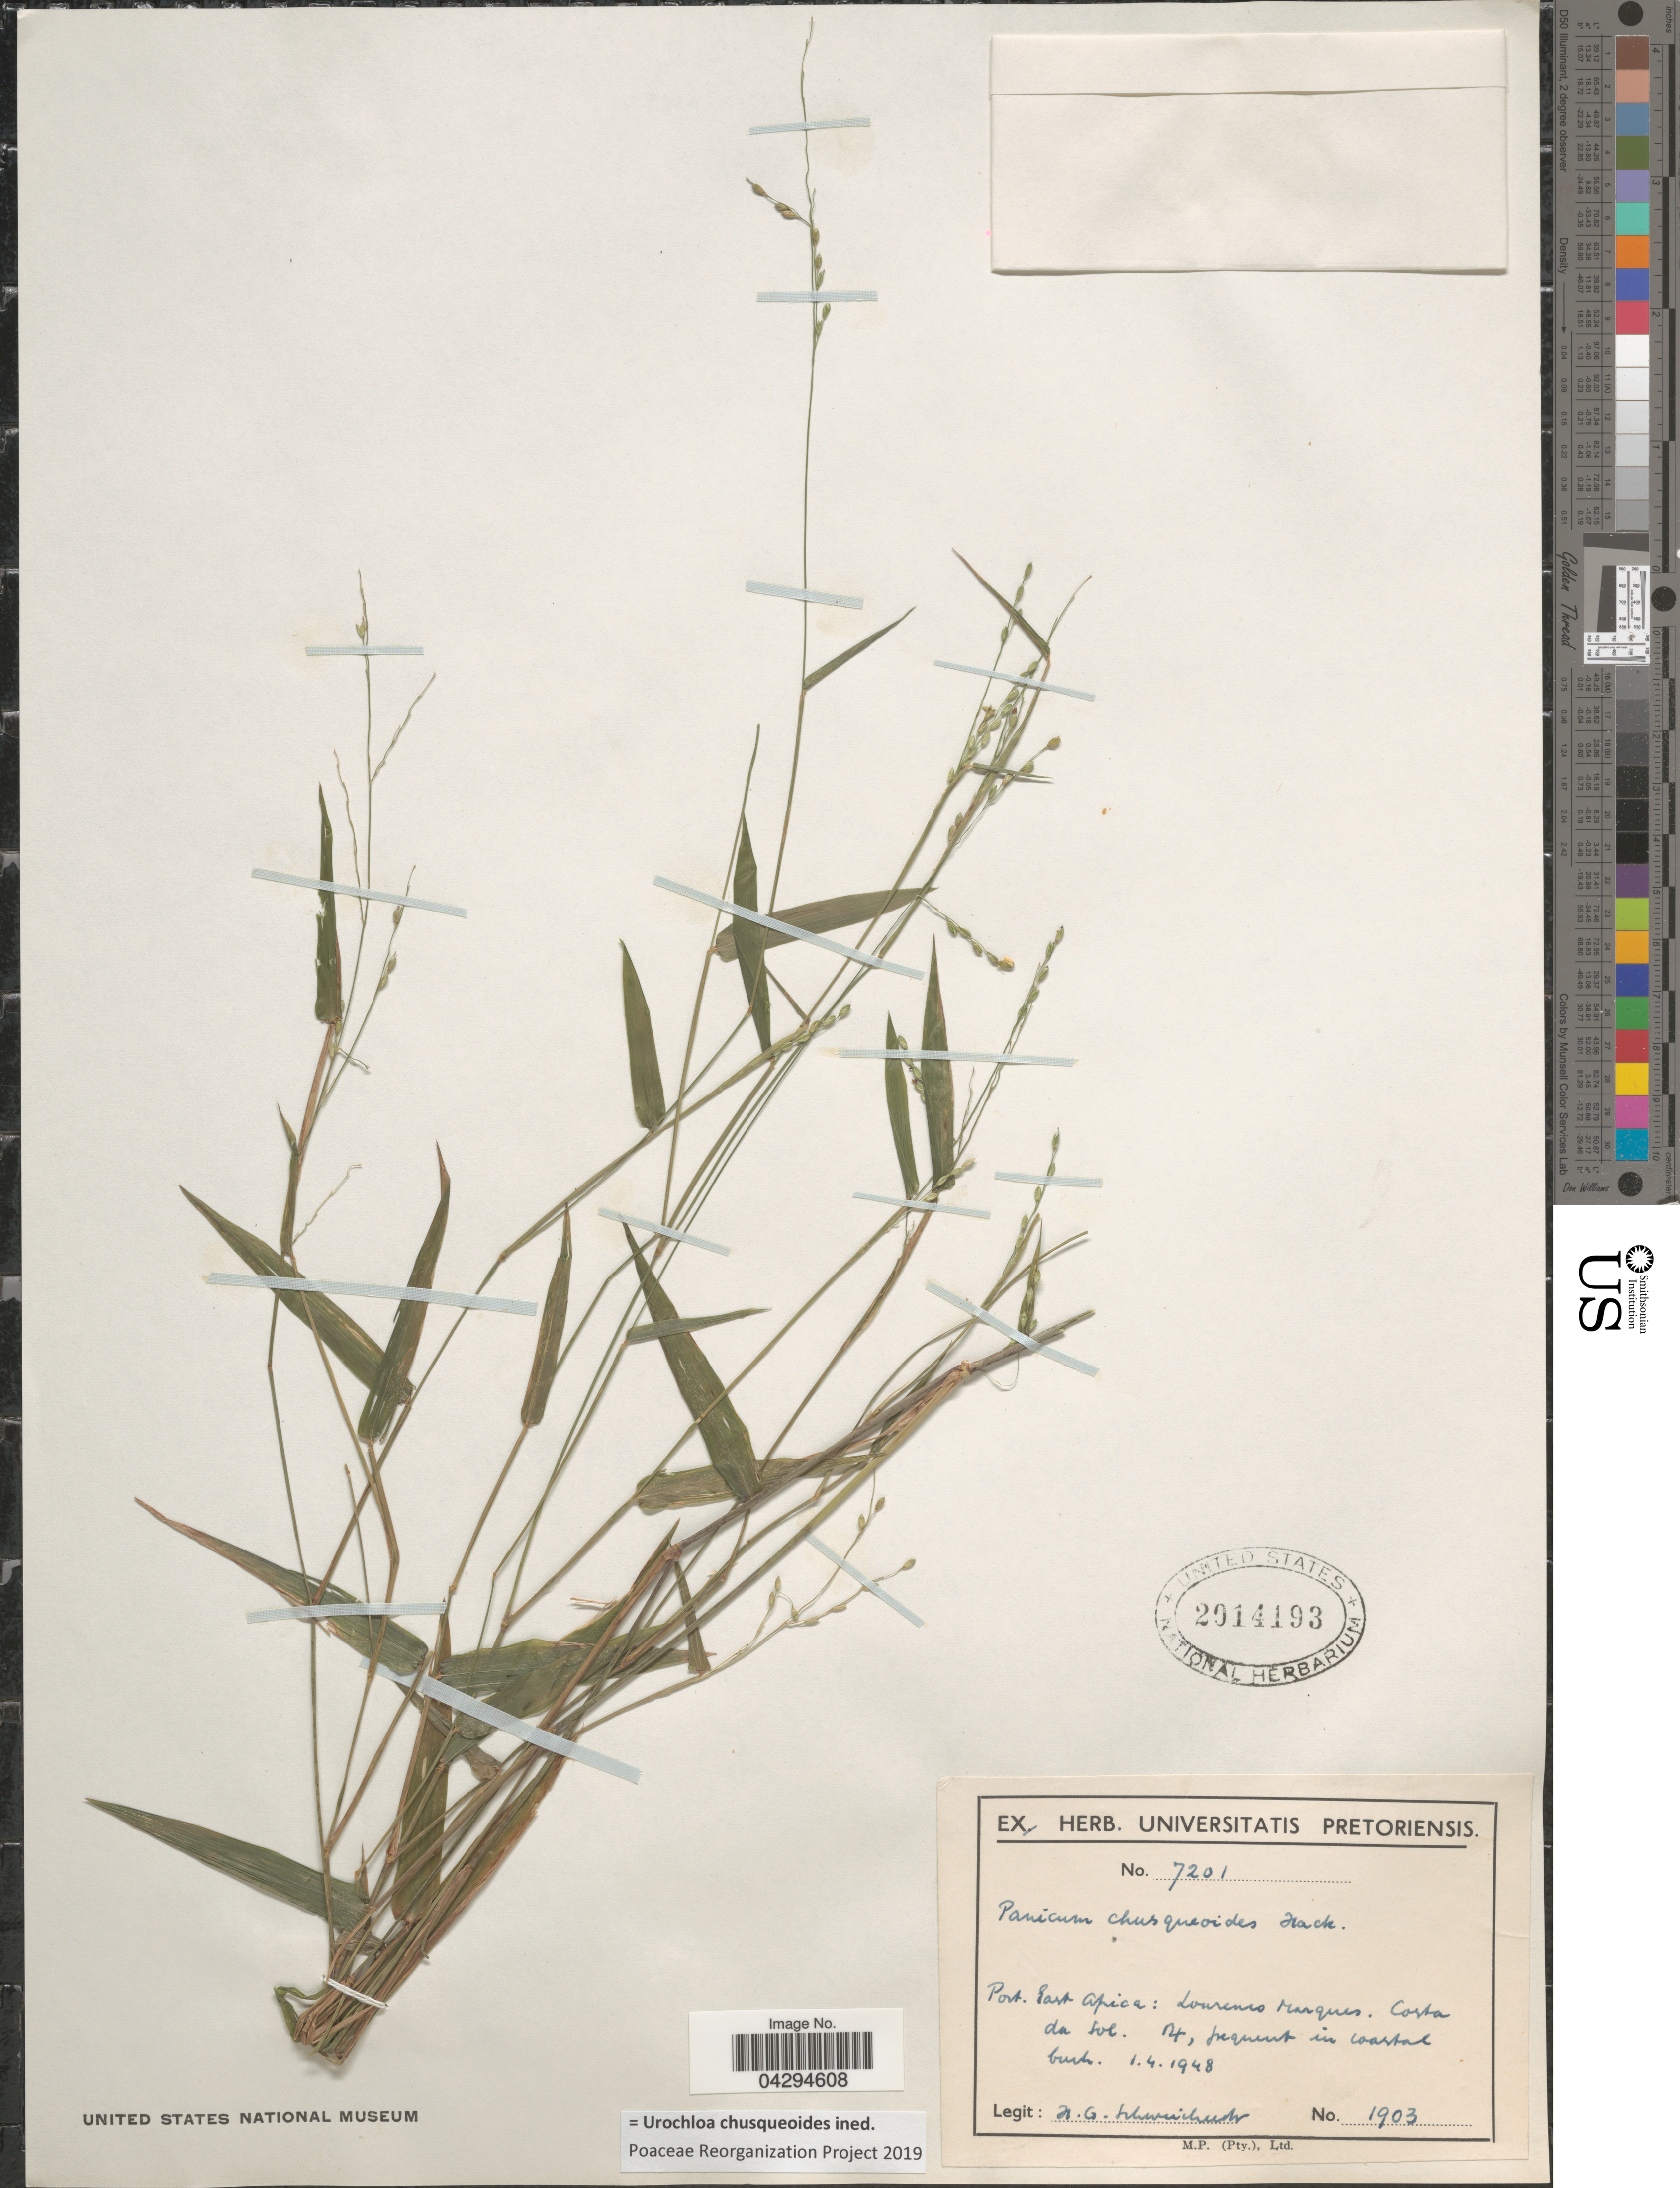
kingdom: Plantae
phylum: Tracheophyta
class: Liliopsida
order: Poales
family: Poaceae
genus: Urochloa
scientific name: Urochloa chusqueoides ined.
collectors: H. Schweickerdt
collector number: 1903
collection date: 1948-04-01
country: Mozambique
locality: Port. East Africa: Lourenco Marques. Costa do Sol. Rt [interpreted].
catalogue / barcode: US 2014193